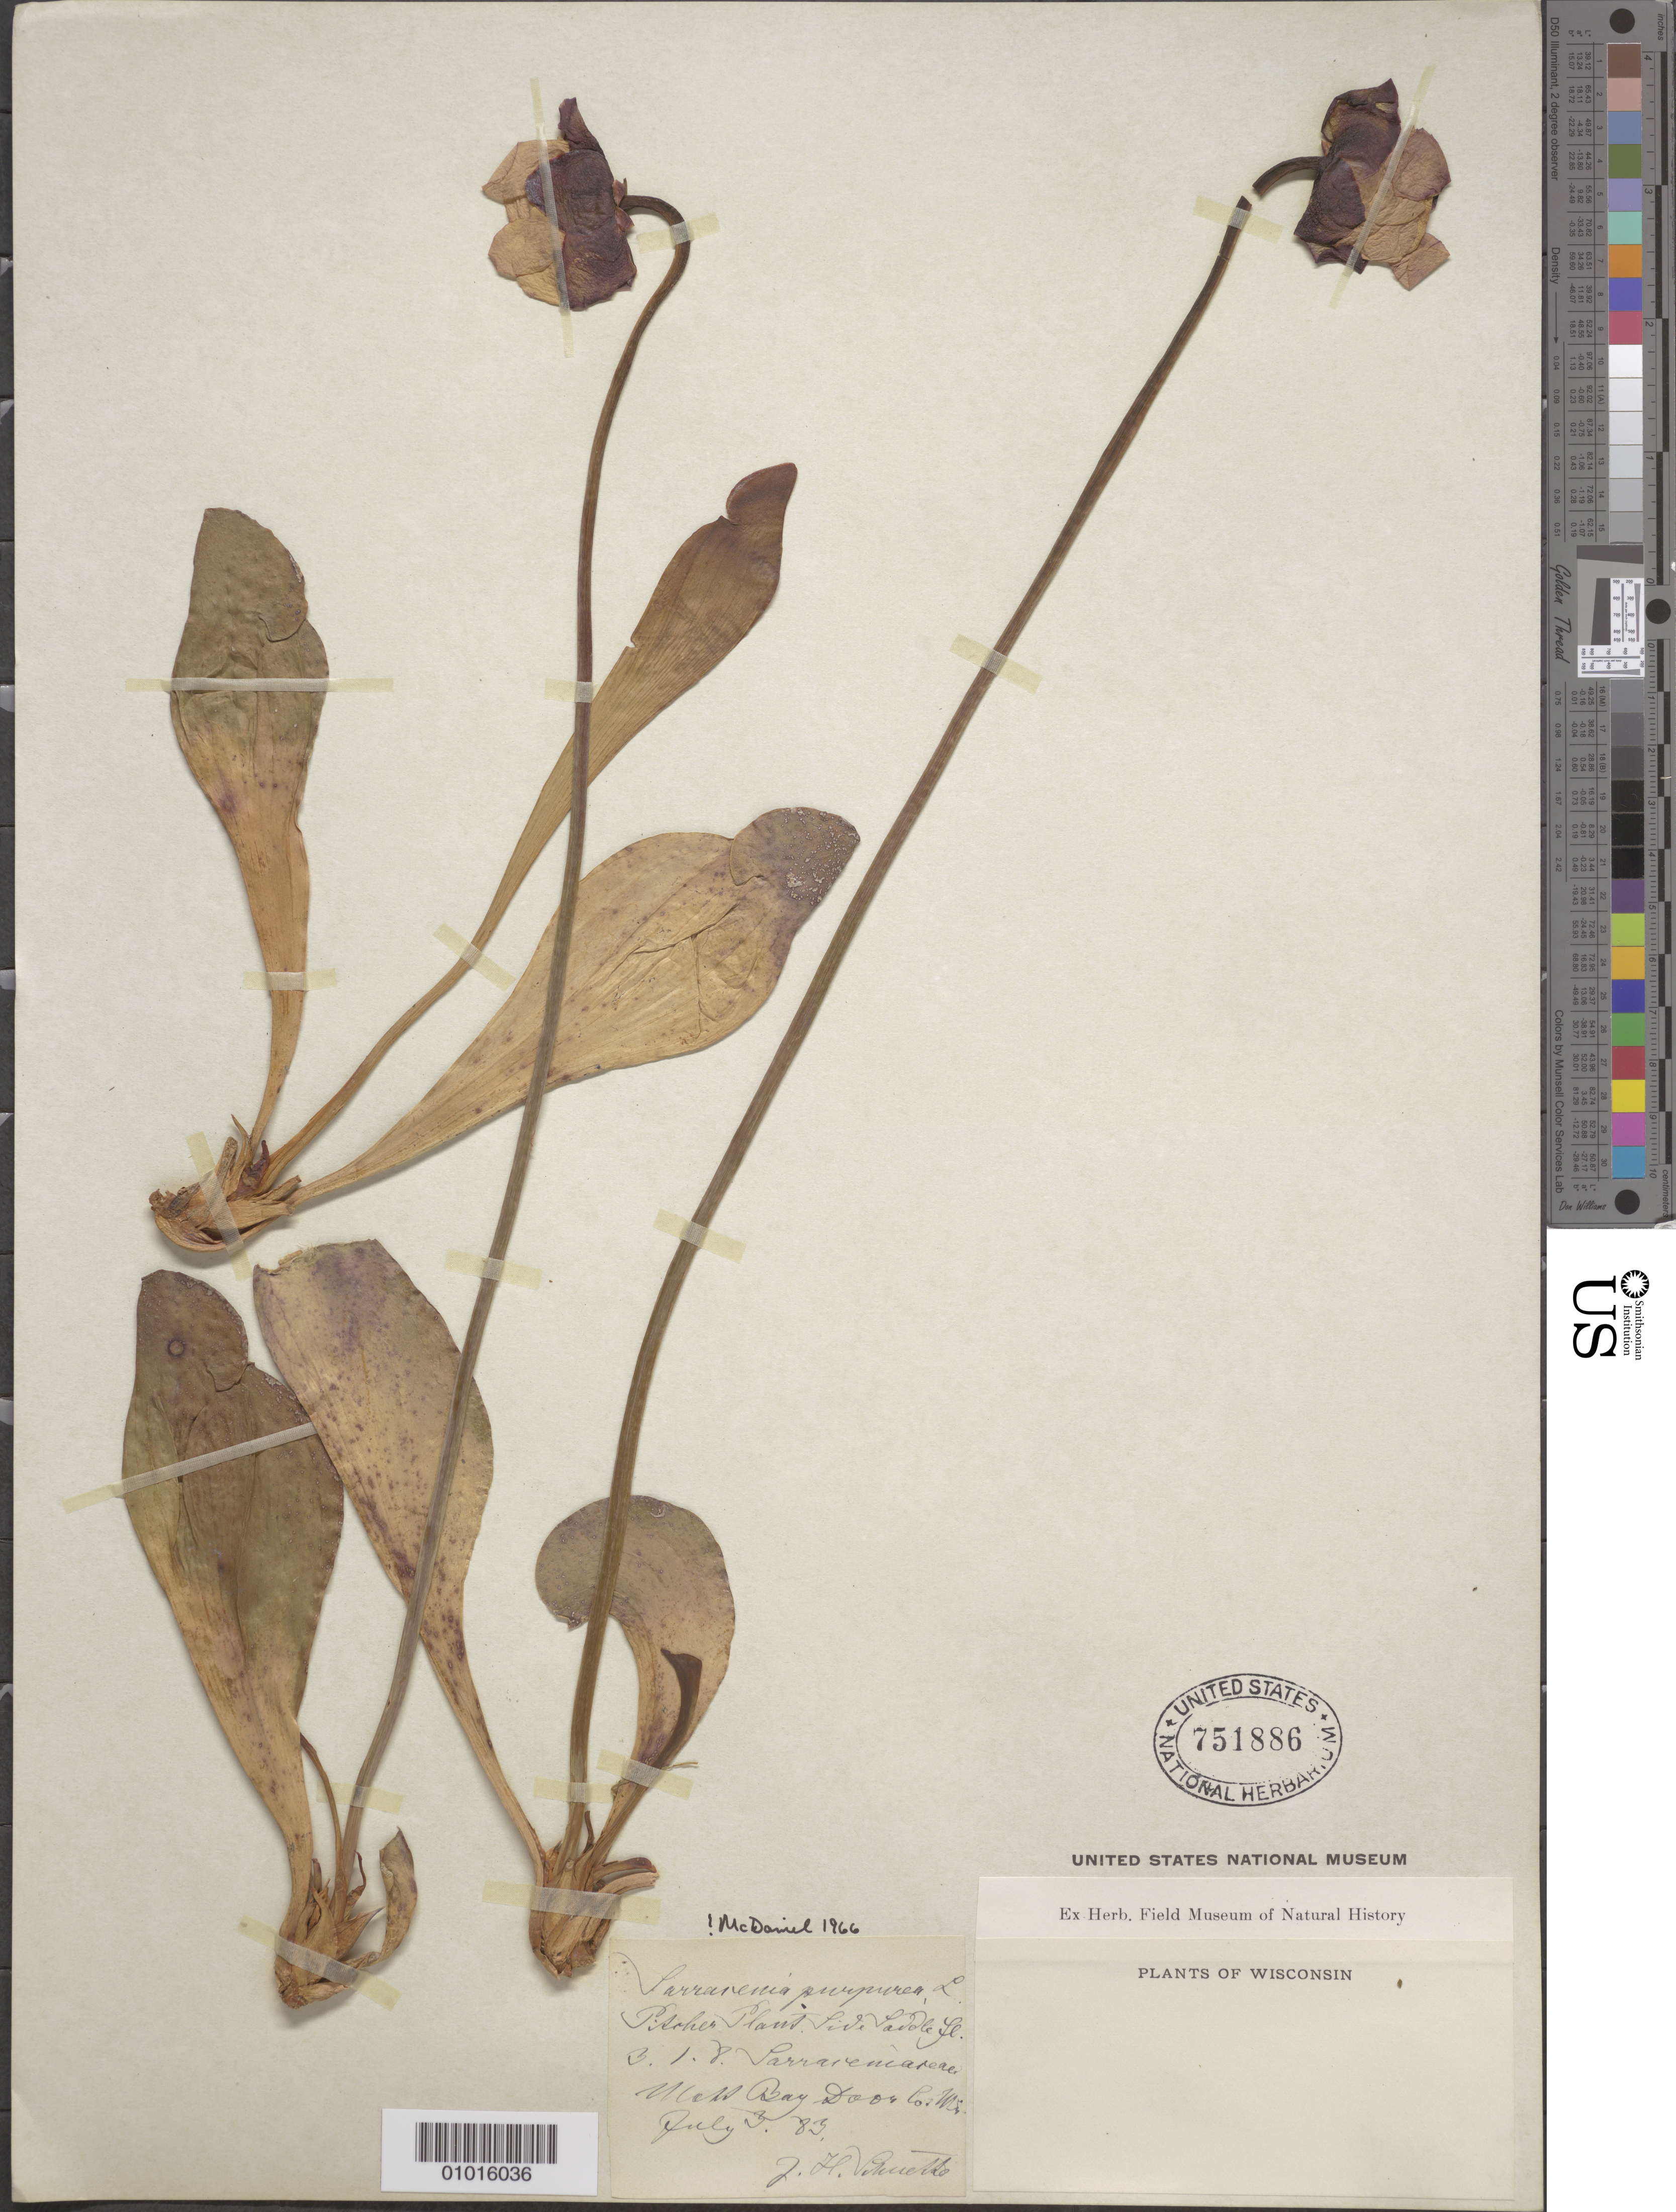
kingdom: Plantae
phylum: Tracheophyta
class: Magnoliopsida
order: Ericales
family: Sarraceniaceae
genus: Sarracenia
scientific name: Sarracenia purpurea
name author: L.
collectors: J. Voliuette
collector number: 318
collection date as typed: Transcribed d/m/y: 3/7/83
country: United States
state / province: Wisconsin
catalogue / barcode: US 751886